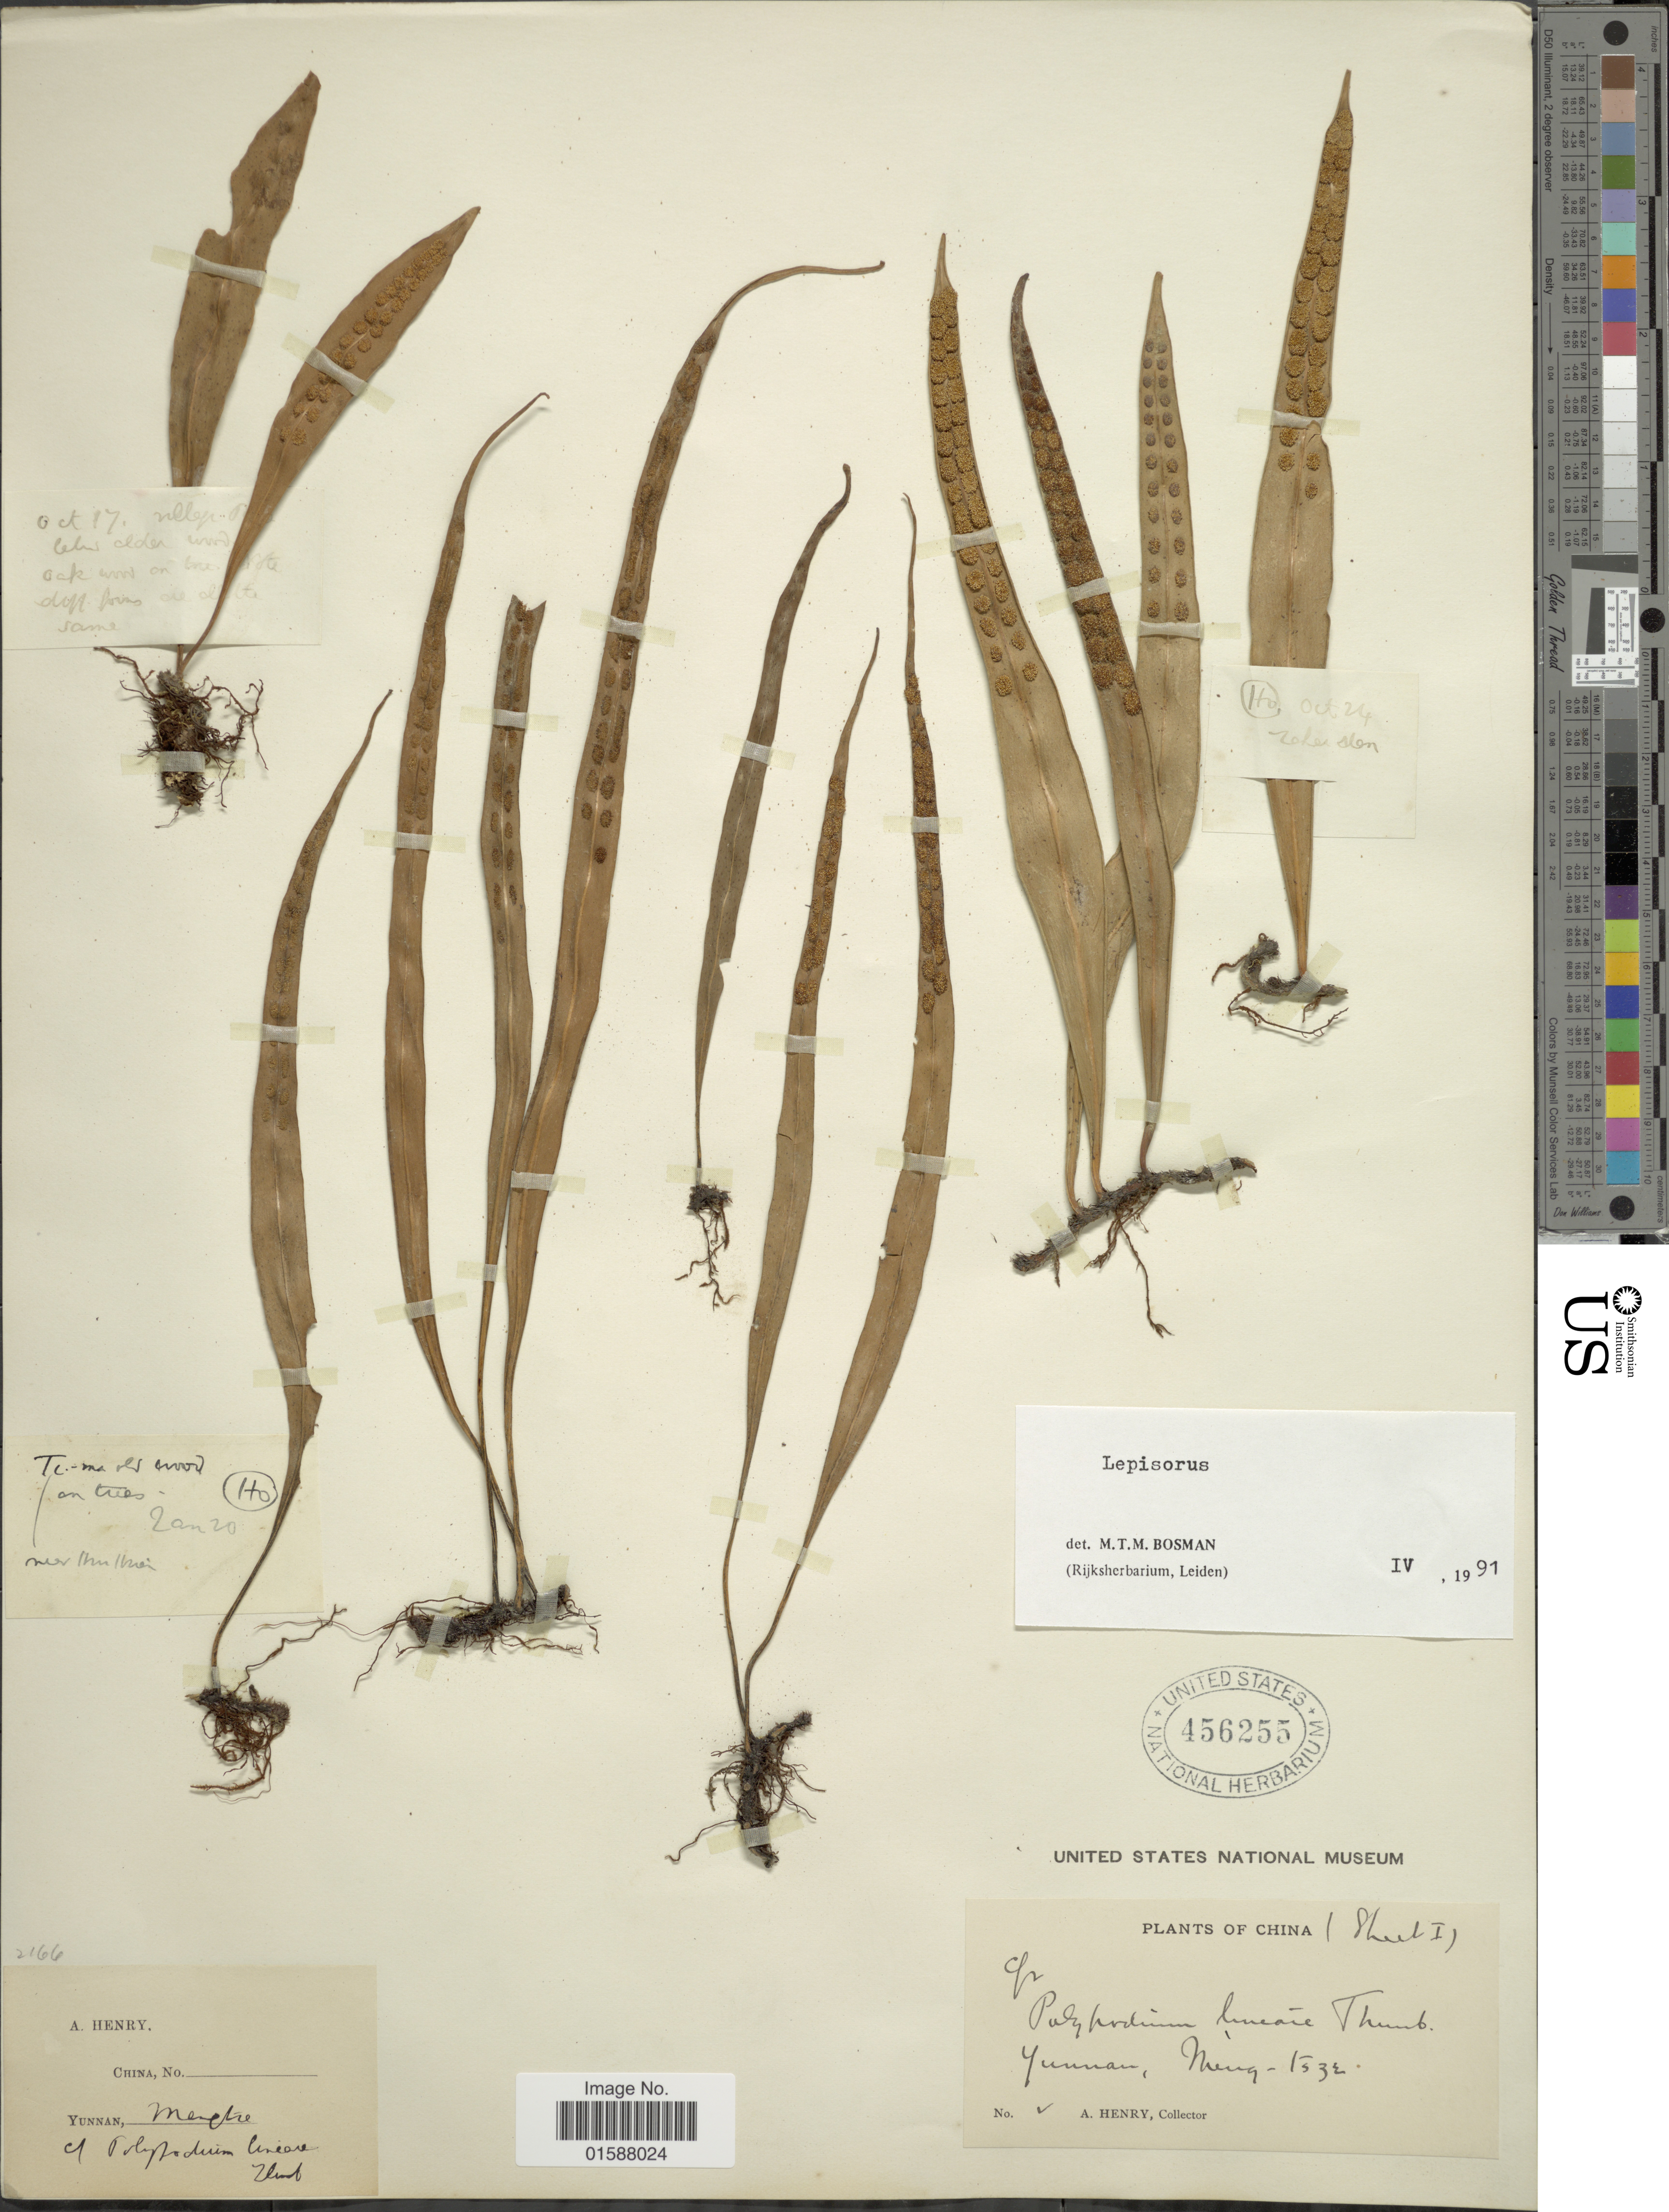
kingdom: Plantae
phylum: Tracheophyta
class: Polypodiopsida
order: Polypodiales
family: Polypodiaceae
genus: Lepisorus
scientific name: Lepisorus thunbergianus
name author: (Kaulf.) Ching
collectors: A. Henry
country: China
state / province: Yunnan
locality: Meng-tsze. Ho.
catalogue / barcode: US 456255